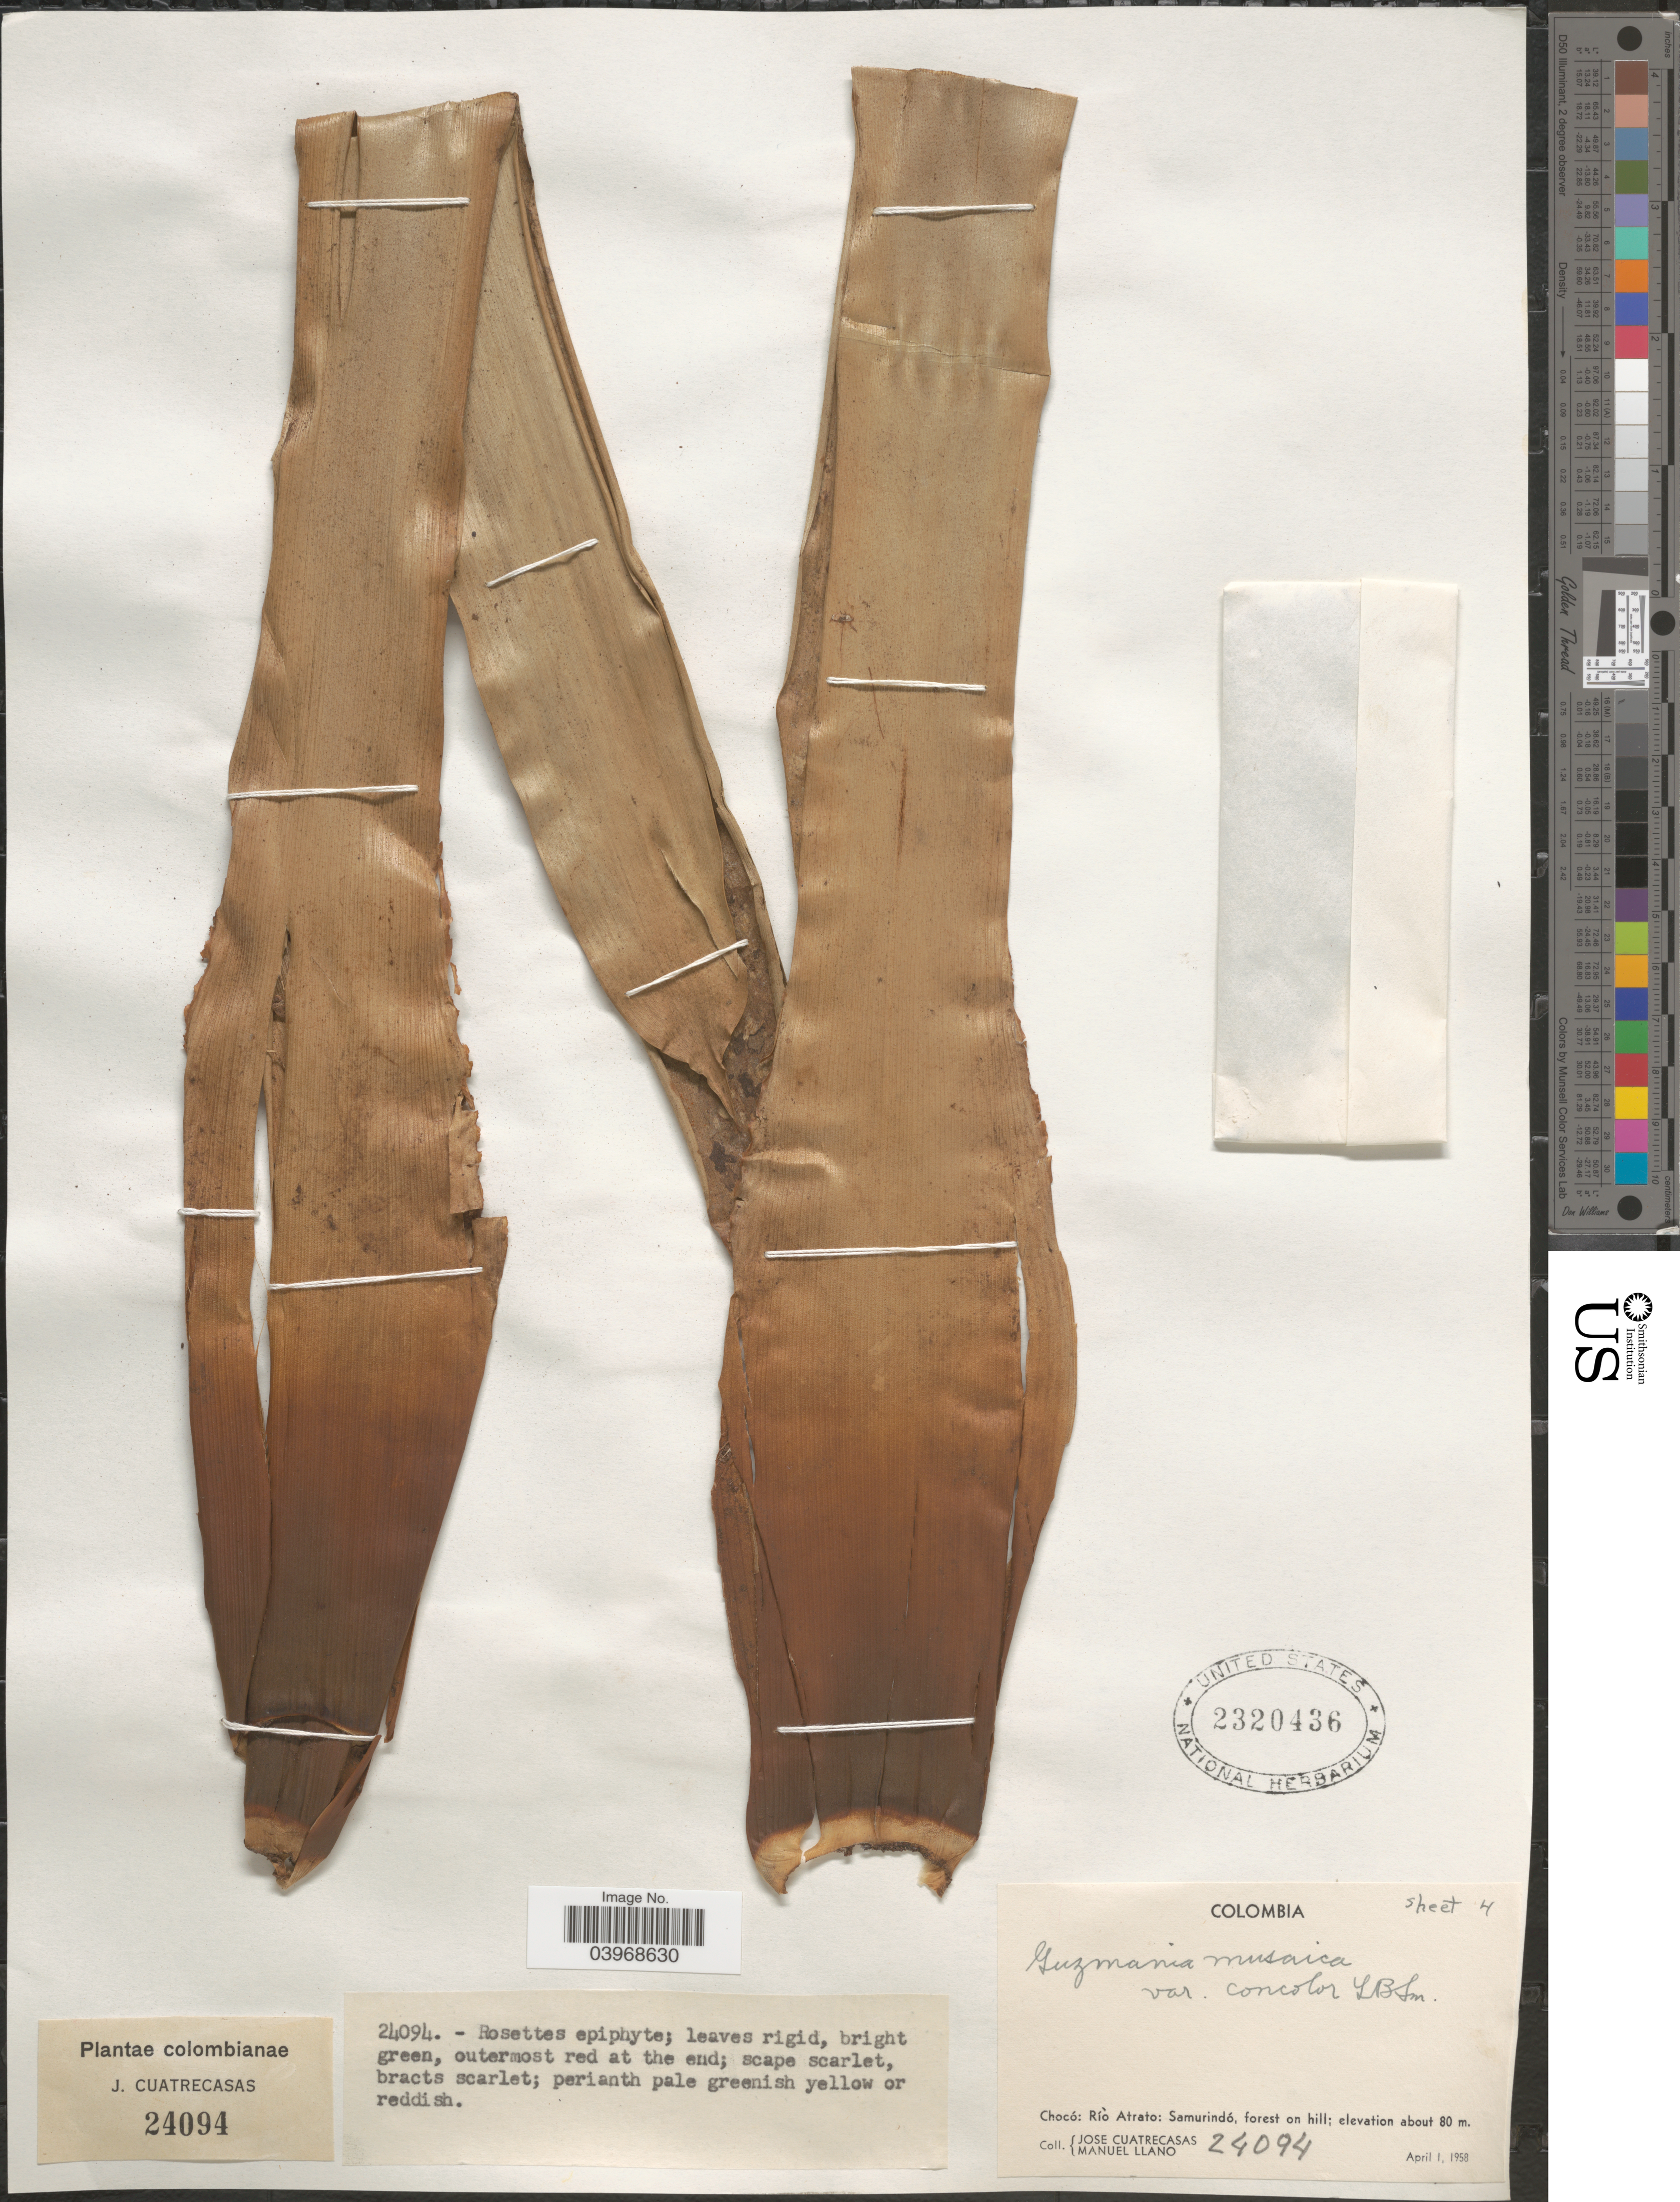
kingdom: Plantae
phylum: Tracheophyta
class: Liliopsida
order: Poales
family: Bromeliaceae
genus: Guzmania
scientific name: Guzmania musaica var. concolor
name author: L.B. Sm.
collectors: J. Cuatrecasas & M. Llano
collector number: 24094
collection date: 1958-04-01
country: Colombia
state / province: Chocó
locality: Río Atrato: Samurindó, forest on hill.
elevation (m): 80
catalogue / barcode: US 2320436